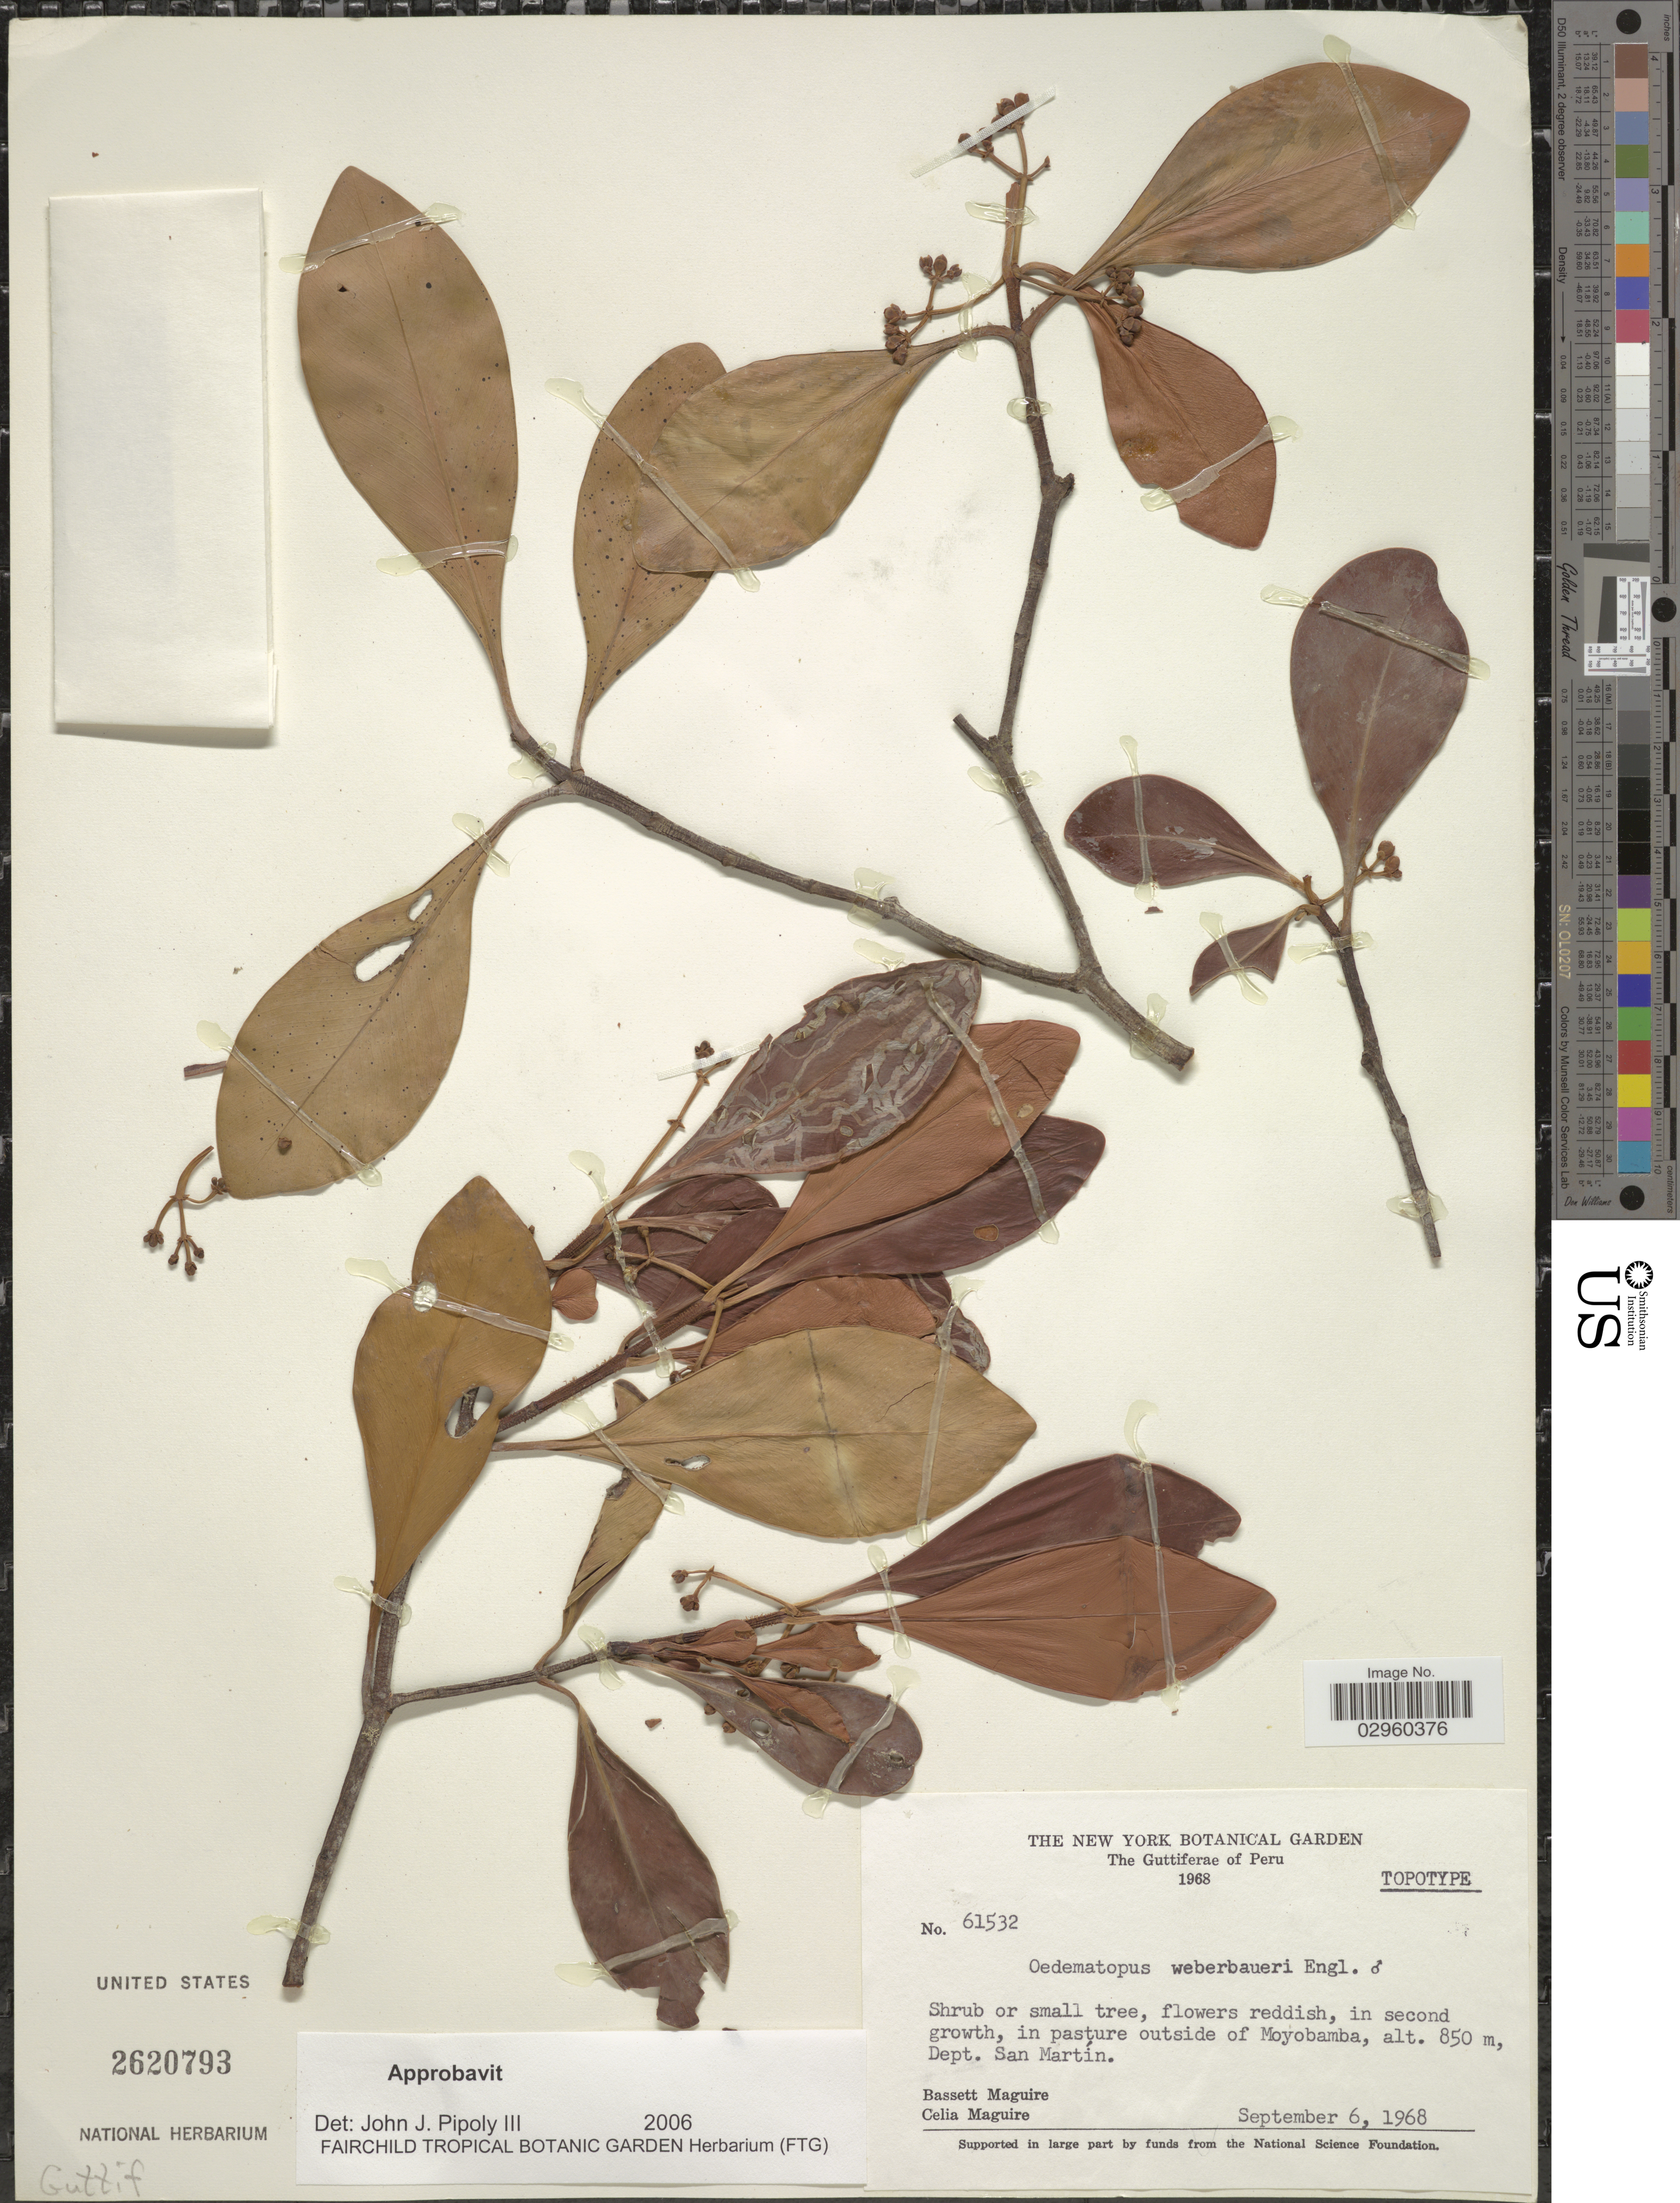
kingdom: Plantae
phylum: Tracheophyta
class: Magnoliopsida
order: Malpighiales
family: Clusiaceae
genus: Clusia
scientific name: Clusia hylaeae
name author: Pipoly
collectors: B. Maguire & C. K. Maguire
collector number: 61532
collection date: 1968-09-06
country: Peru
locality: The Guttiferae of Peru, in pasture outside of Moyobamba, Dept. San Martín.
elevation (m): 850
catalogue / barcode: US 2620793